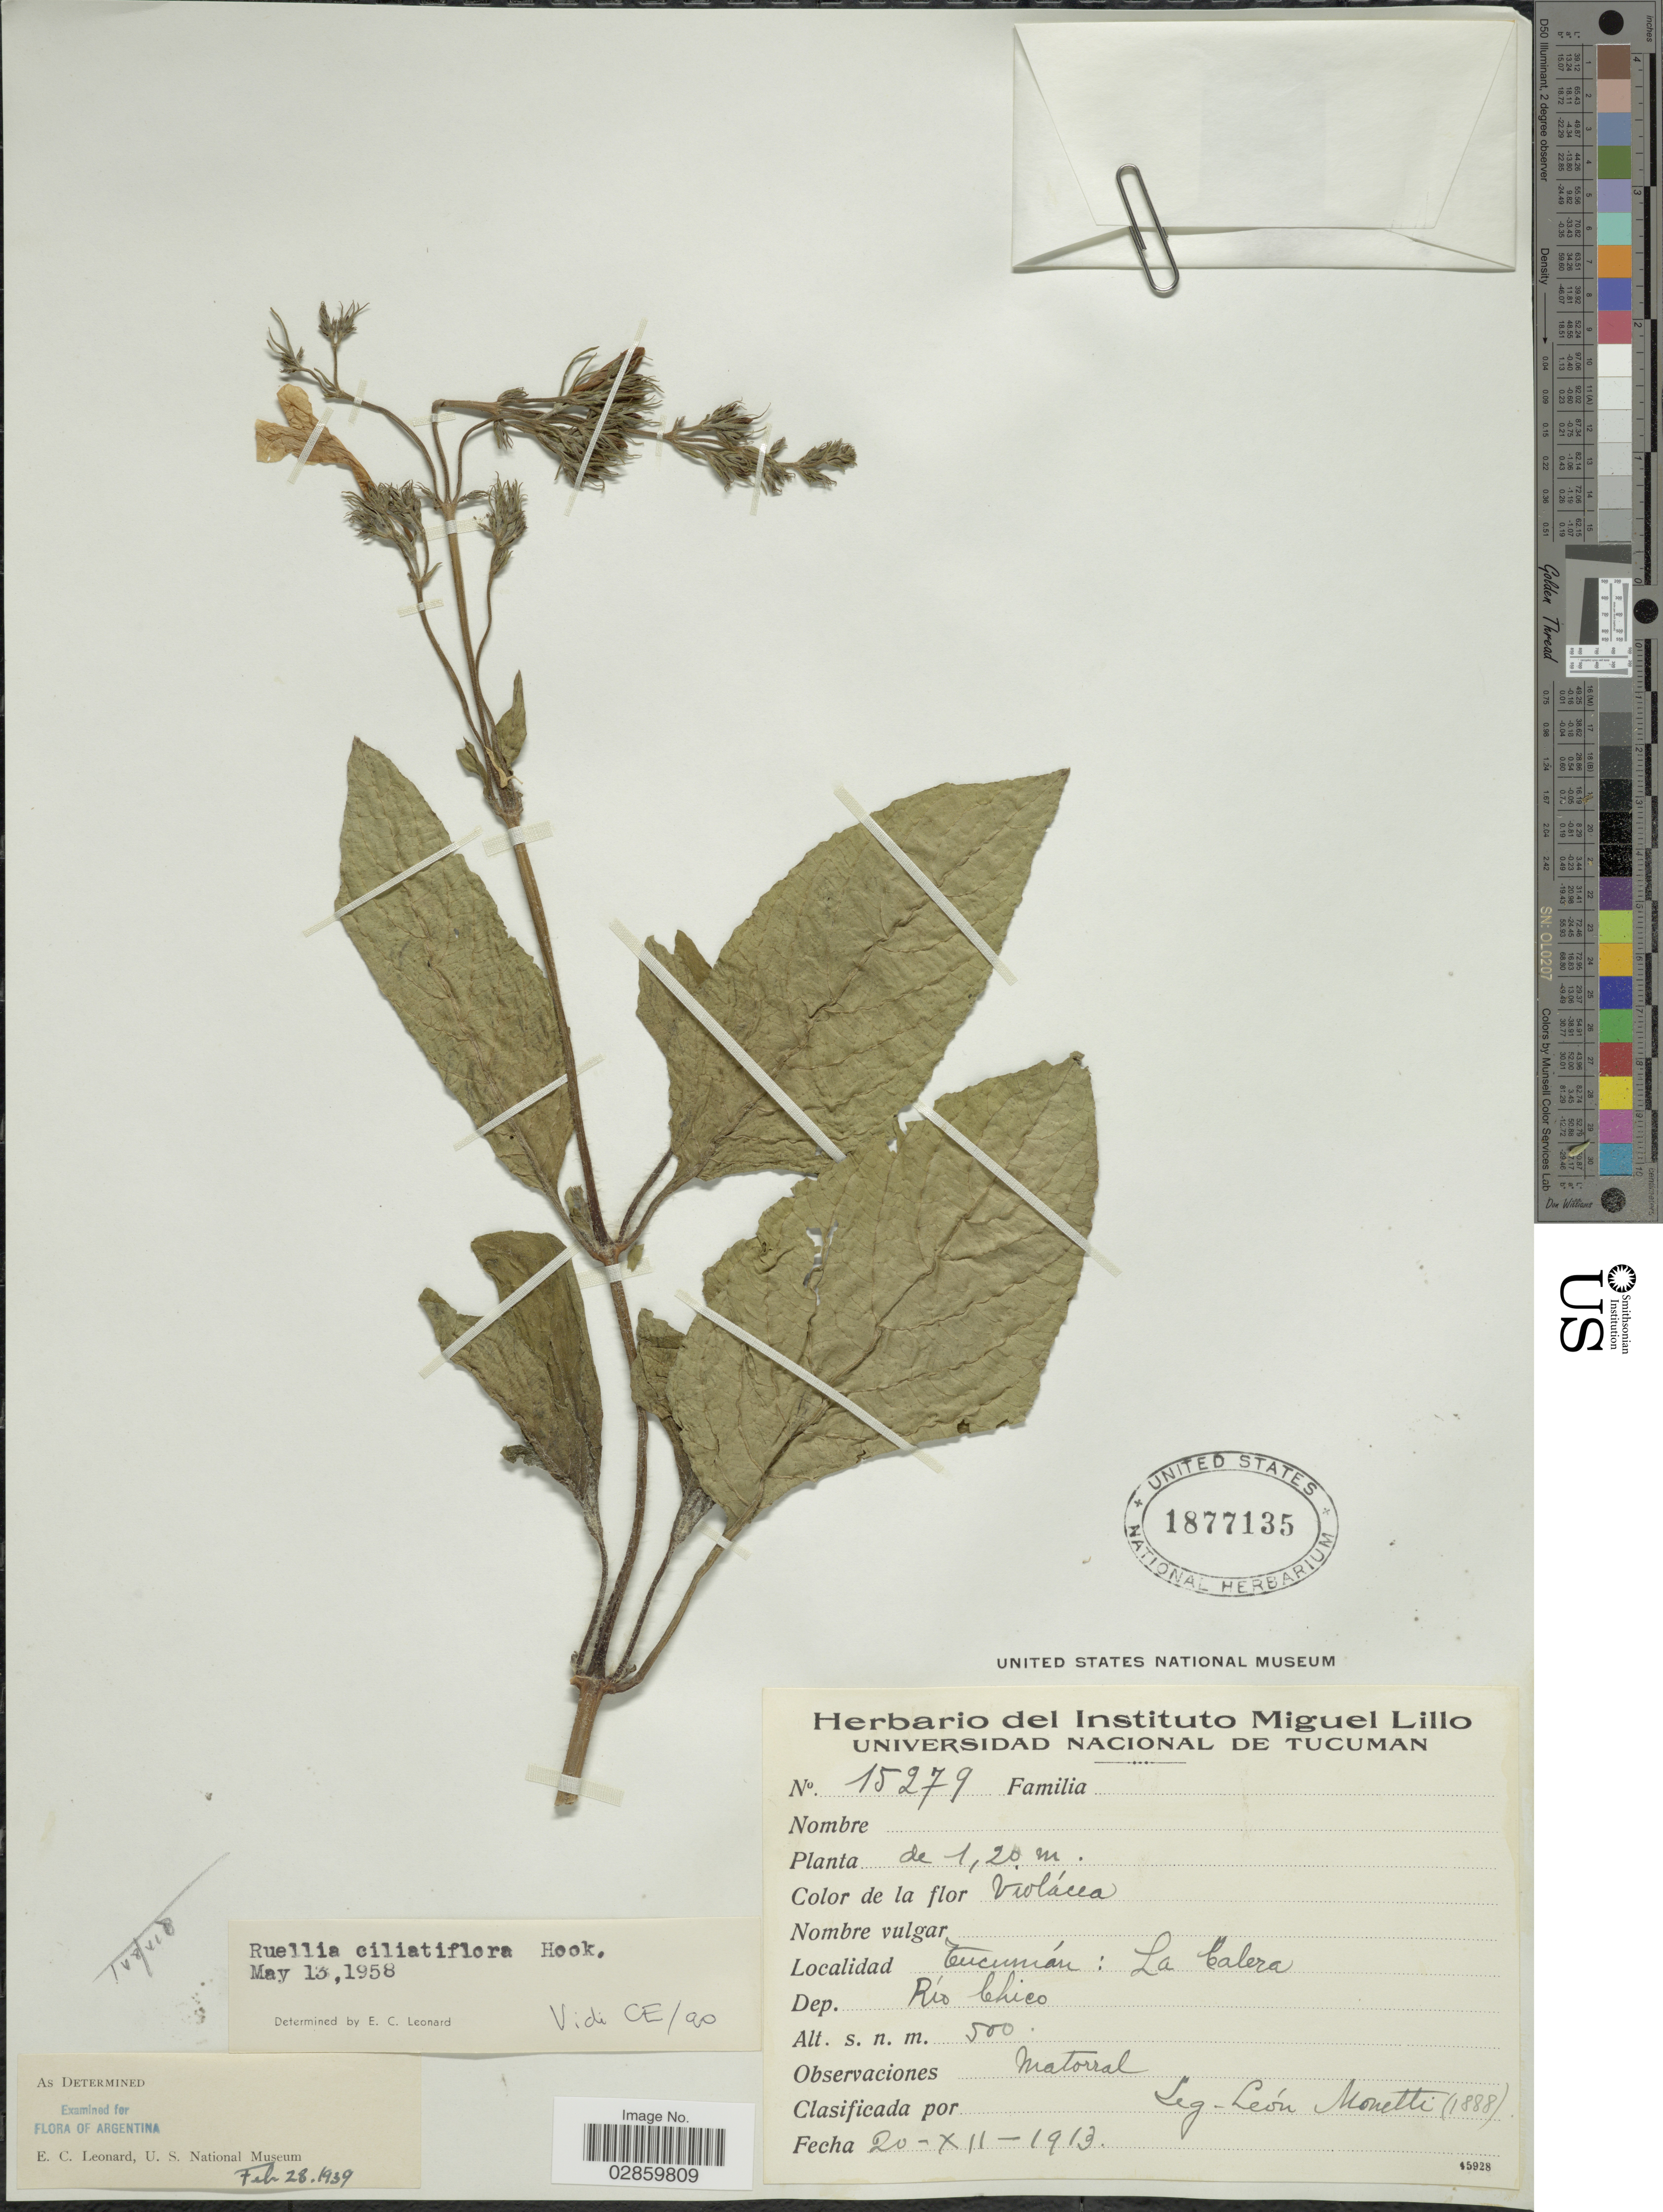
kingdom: Plantae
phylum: Tracheophyta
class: Magnoliopsida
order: Lamiales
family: Acanthaceae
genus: Ruellia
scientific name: Ruellia ciliatiflora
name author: Hook.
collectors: L. Monetti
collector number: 1888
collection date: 1913-12-20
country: Argentina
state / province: Tucuman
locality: La Calera. Dep. Río Chico.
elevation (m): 500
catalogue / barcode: US 1877135